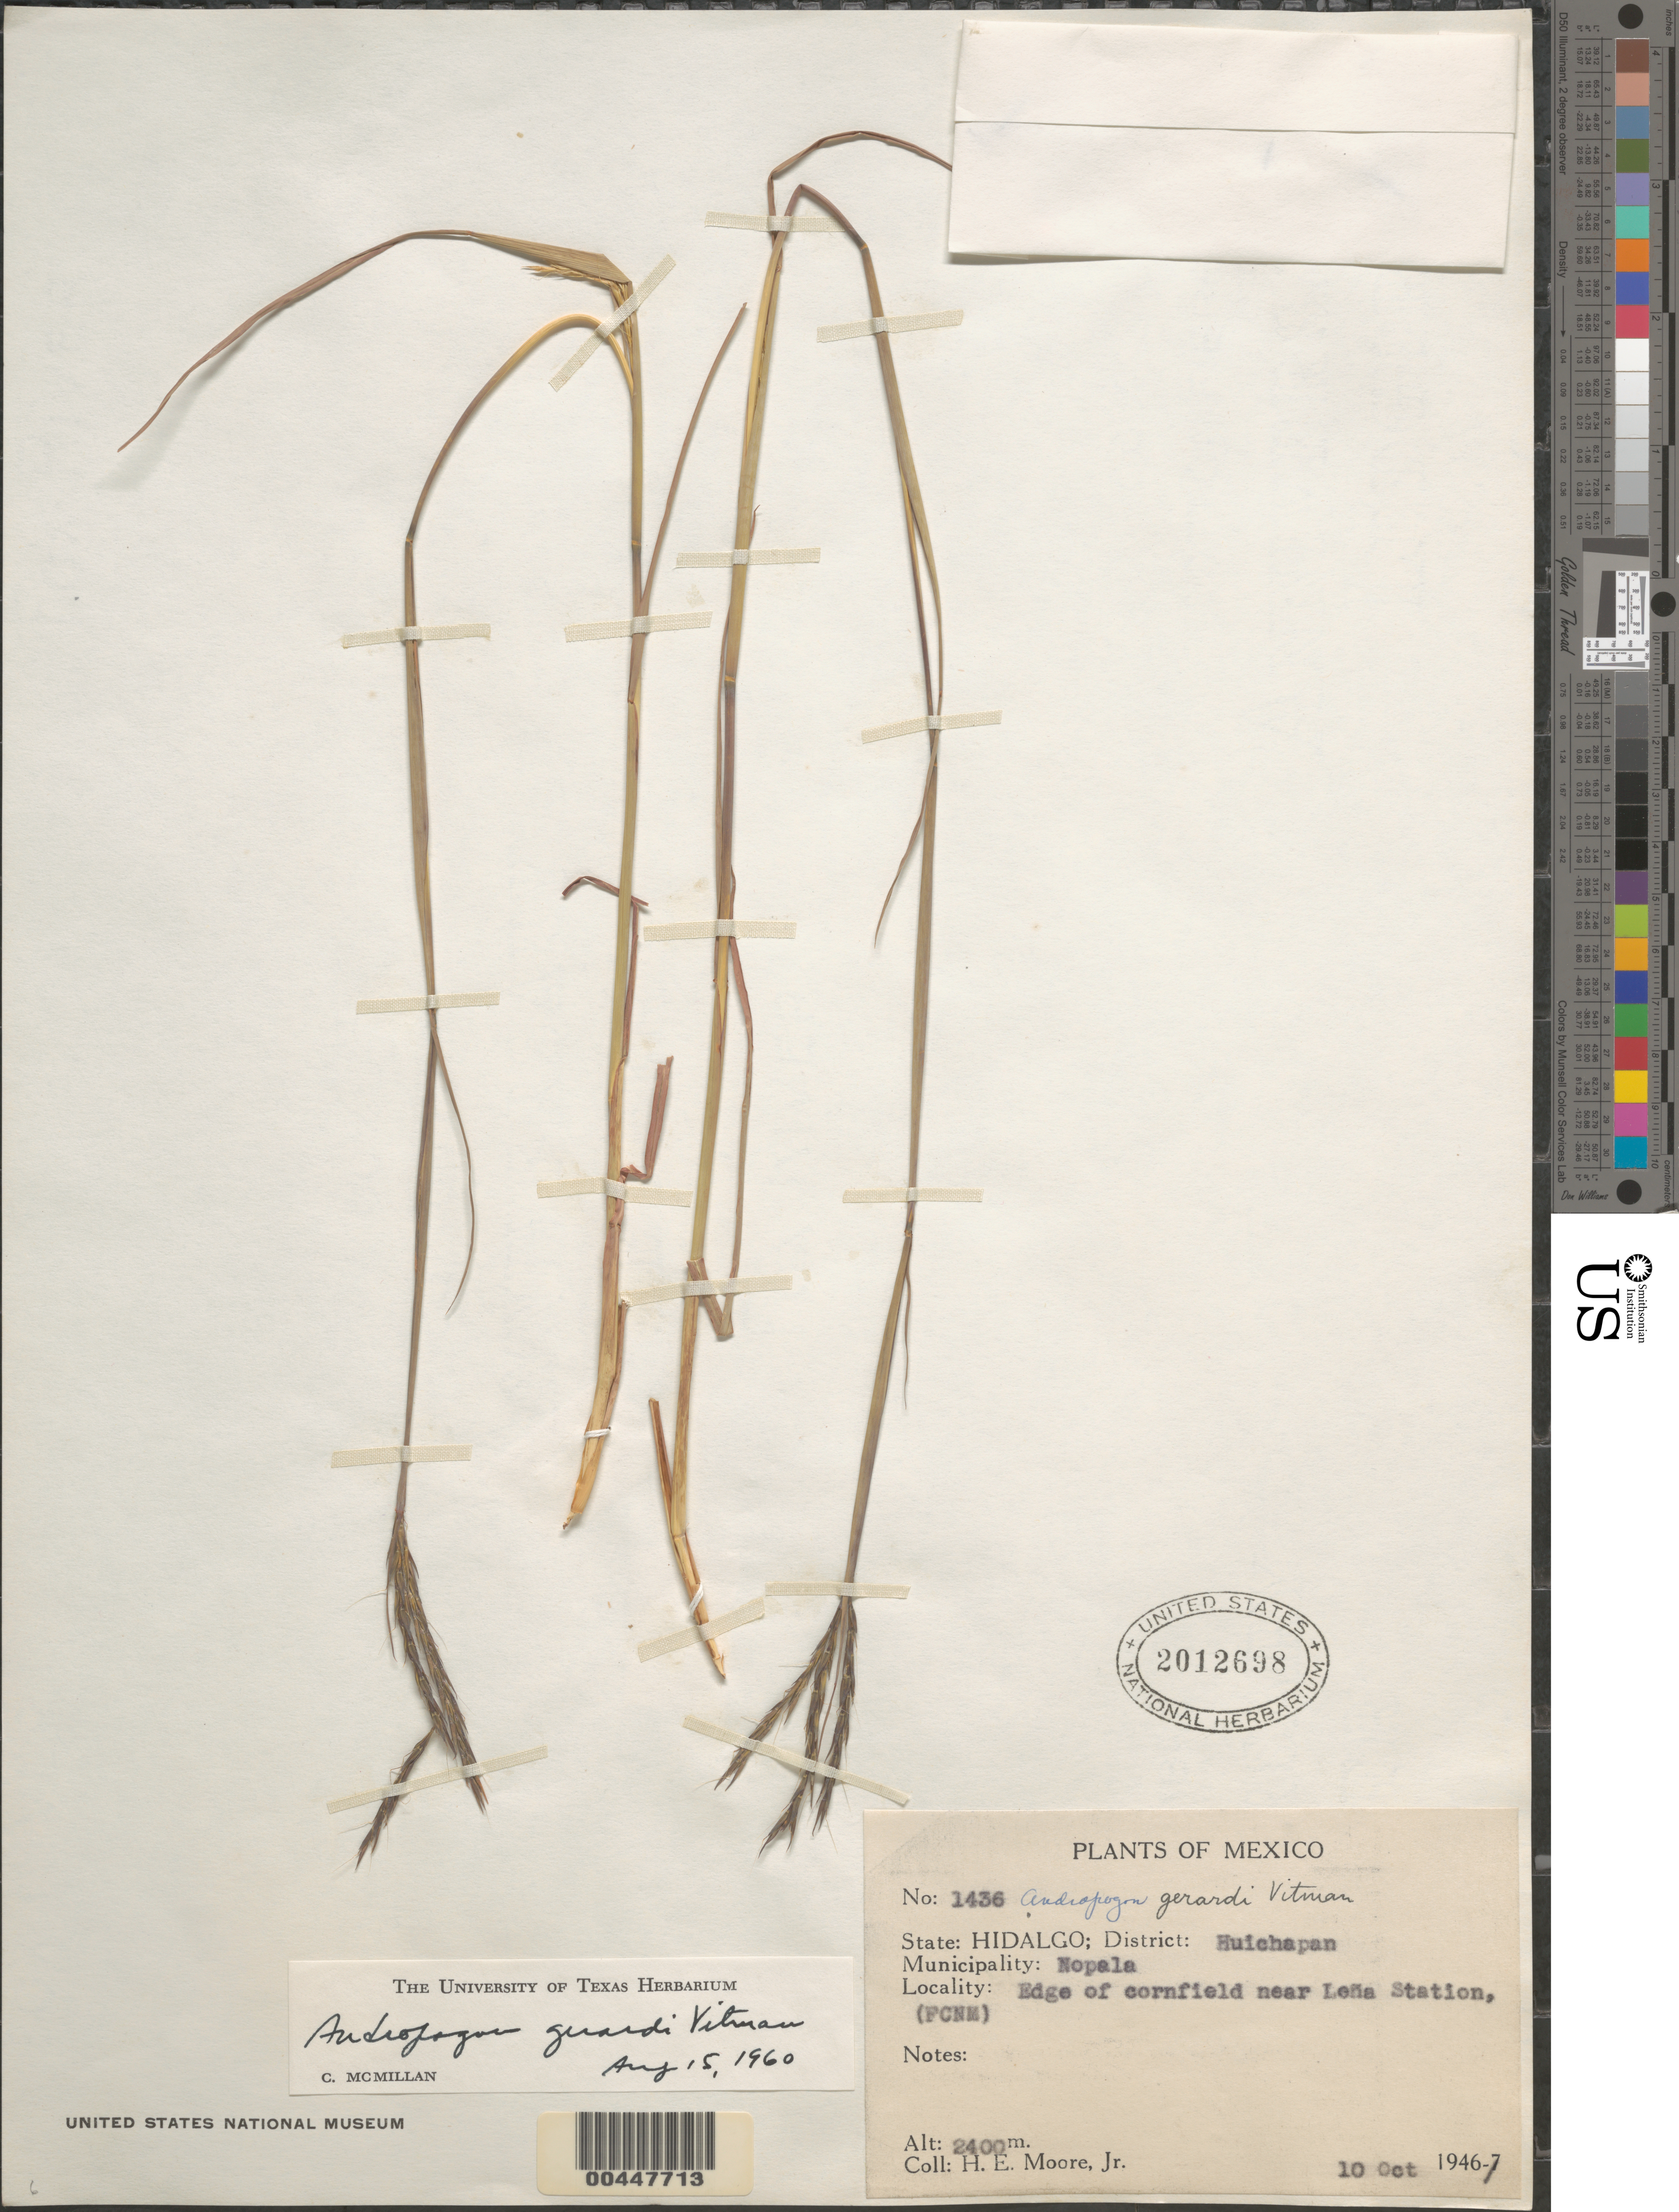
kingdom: Plantae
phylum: Tracheophyta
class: Liliopsida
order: Poales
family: Poaceae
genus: Andropogon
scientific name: Andropogon gerardii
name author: Vitman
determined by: McMillan, C.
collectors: H. E. Moore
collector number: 1436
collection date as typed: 10 Oct 1946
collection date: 1946-10-10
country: Mexico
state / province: Hidalgo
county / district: Nopala de Villagrán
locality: Dist: Huichapan, edge of cornfield near Loña Station (FCNM)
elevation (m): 2400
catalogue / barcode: US 2012698